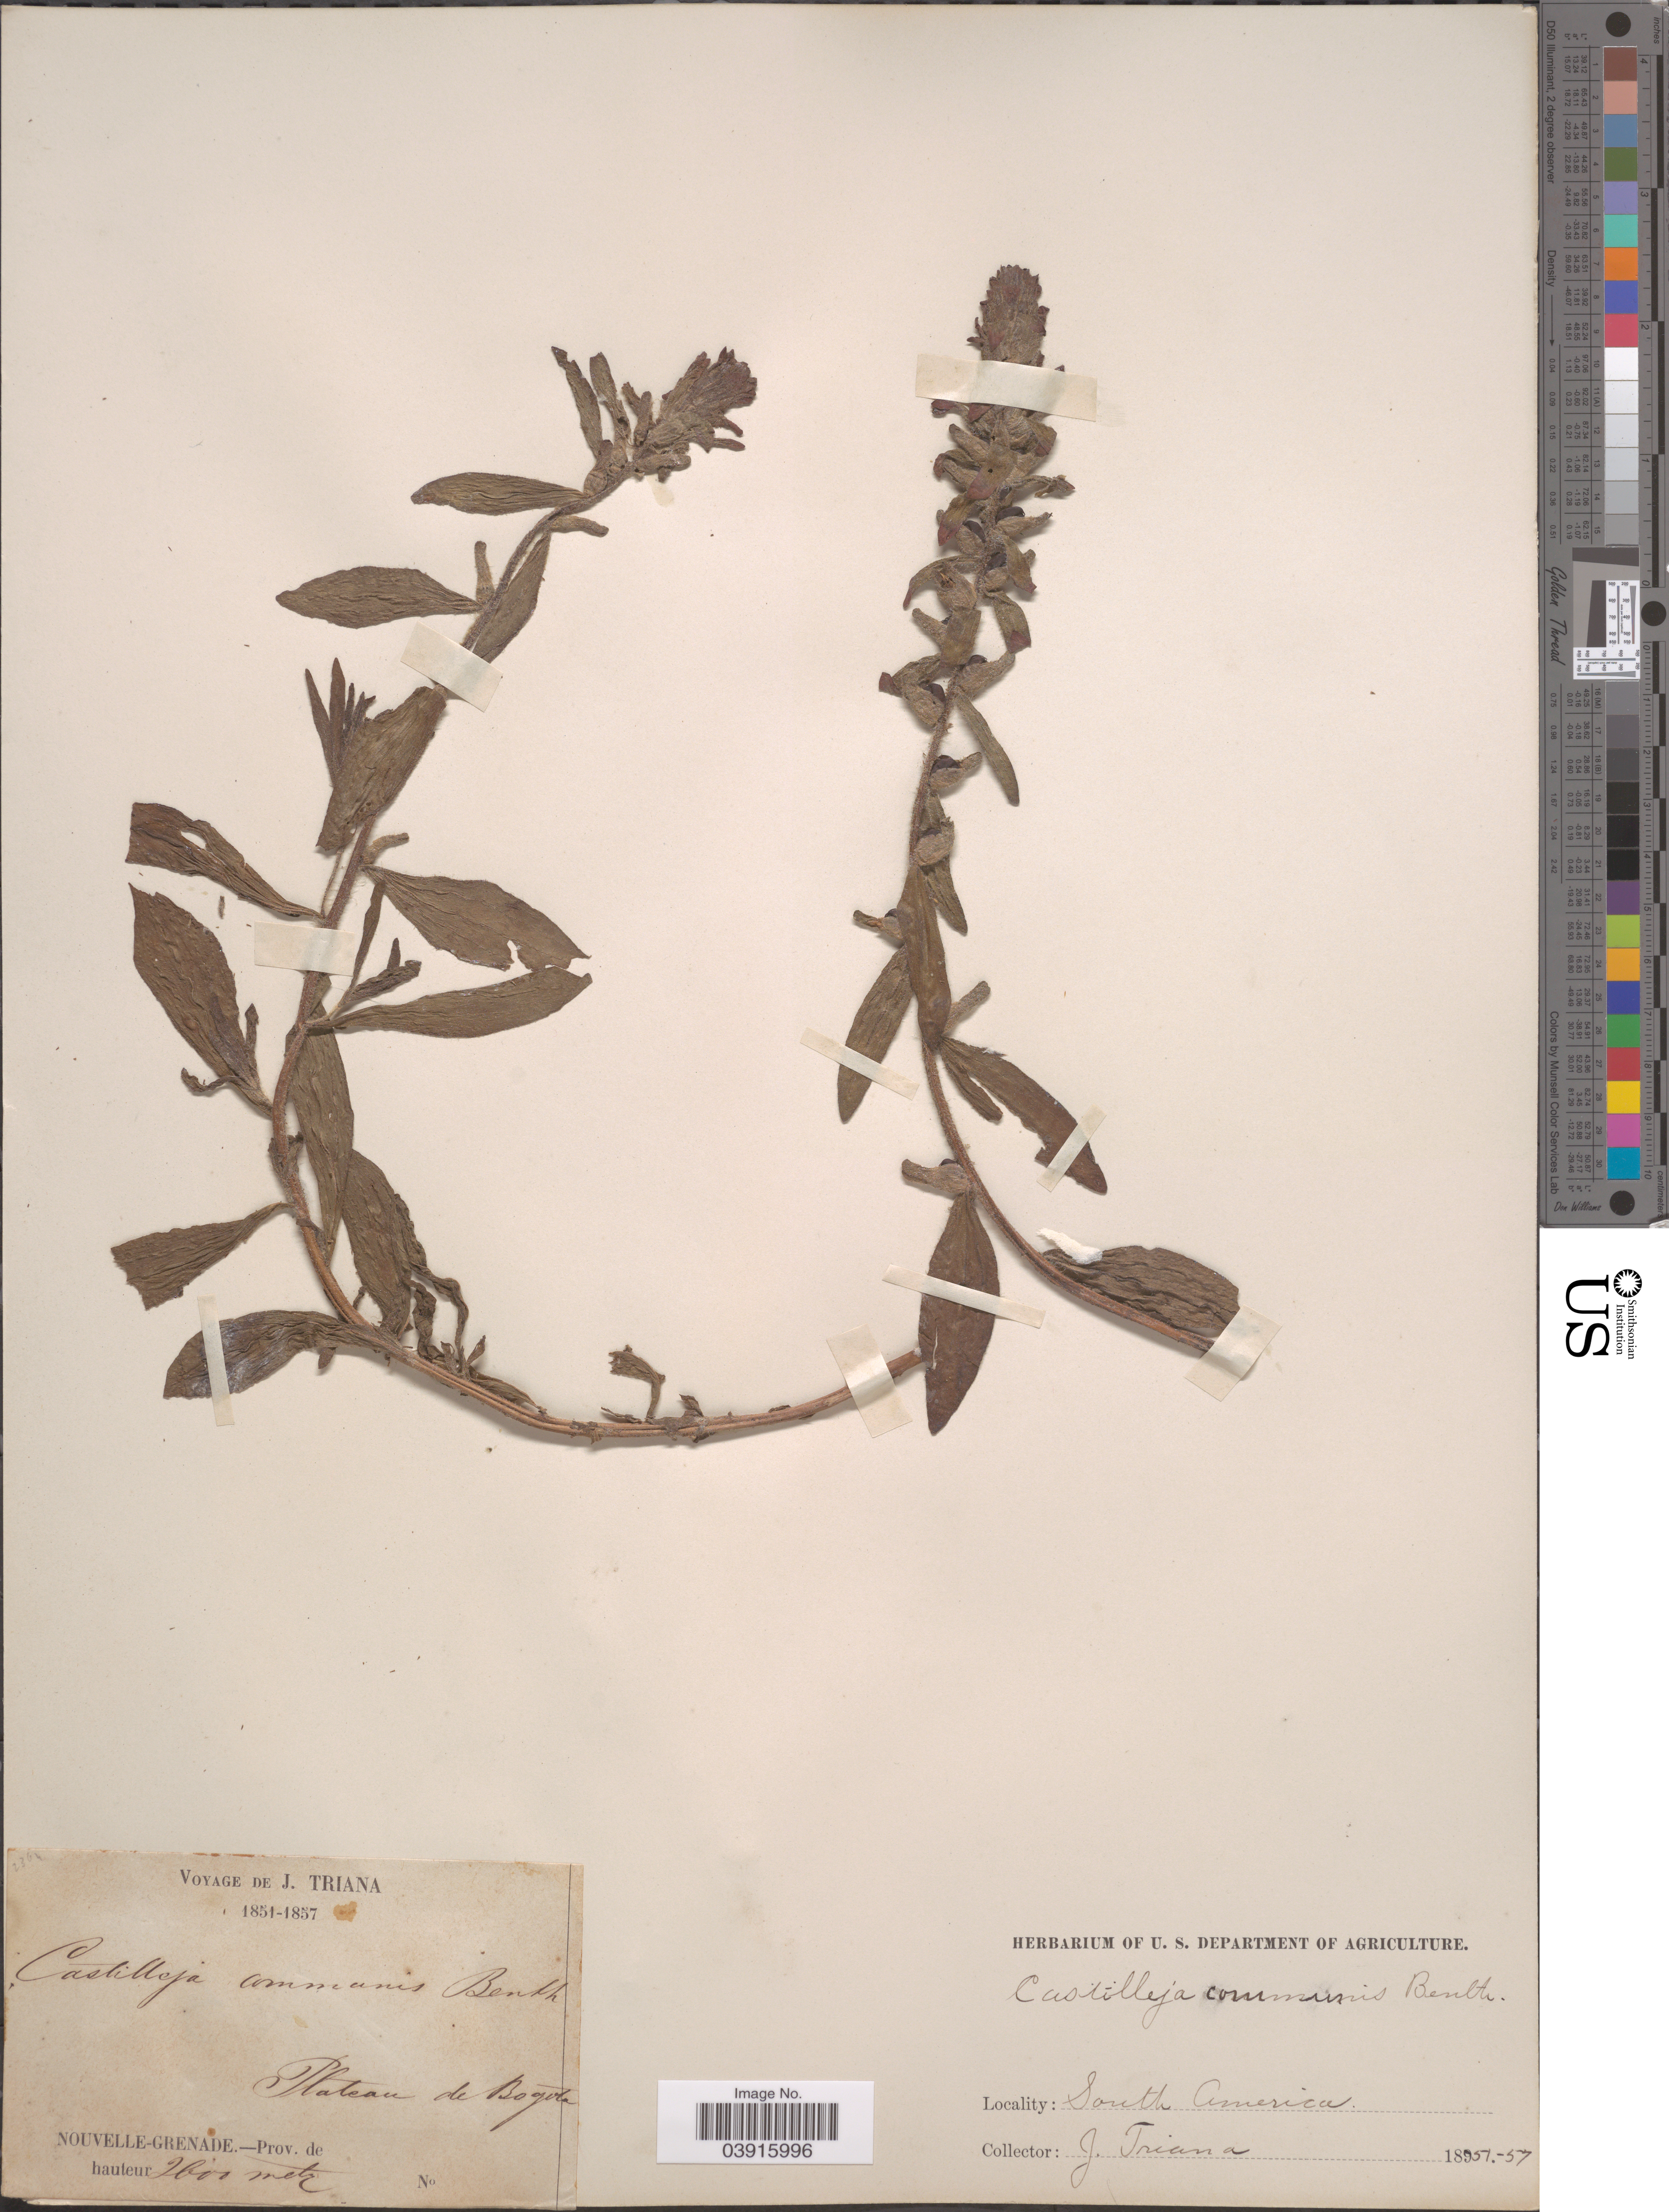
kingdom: Plantae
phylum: Tracheophyta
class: Magnoliopsida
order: Lamiales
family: Orobanchaceae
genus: Castilleja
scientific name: Castilleja communis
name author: Benth.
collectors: J. Triana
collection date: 1851/1857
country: Colombia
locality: Nouvelle-Grenade. Plateau de Bogota.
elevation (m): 2600